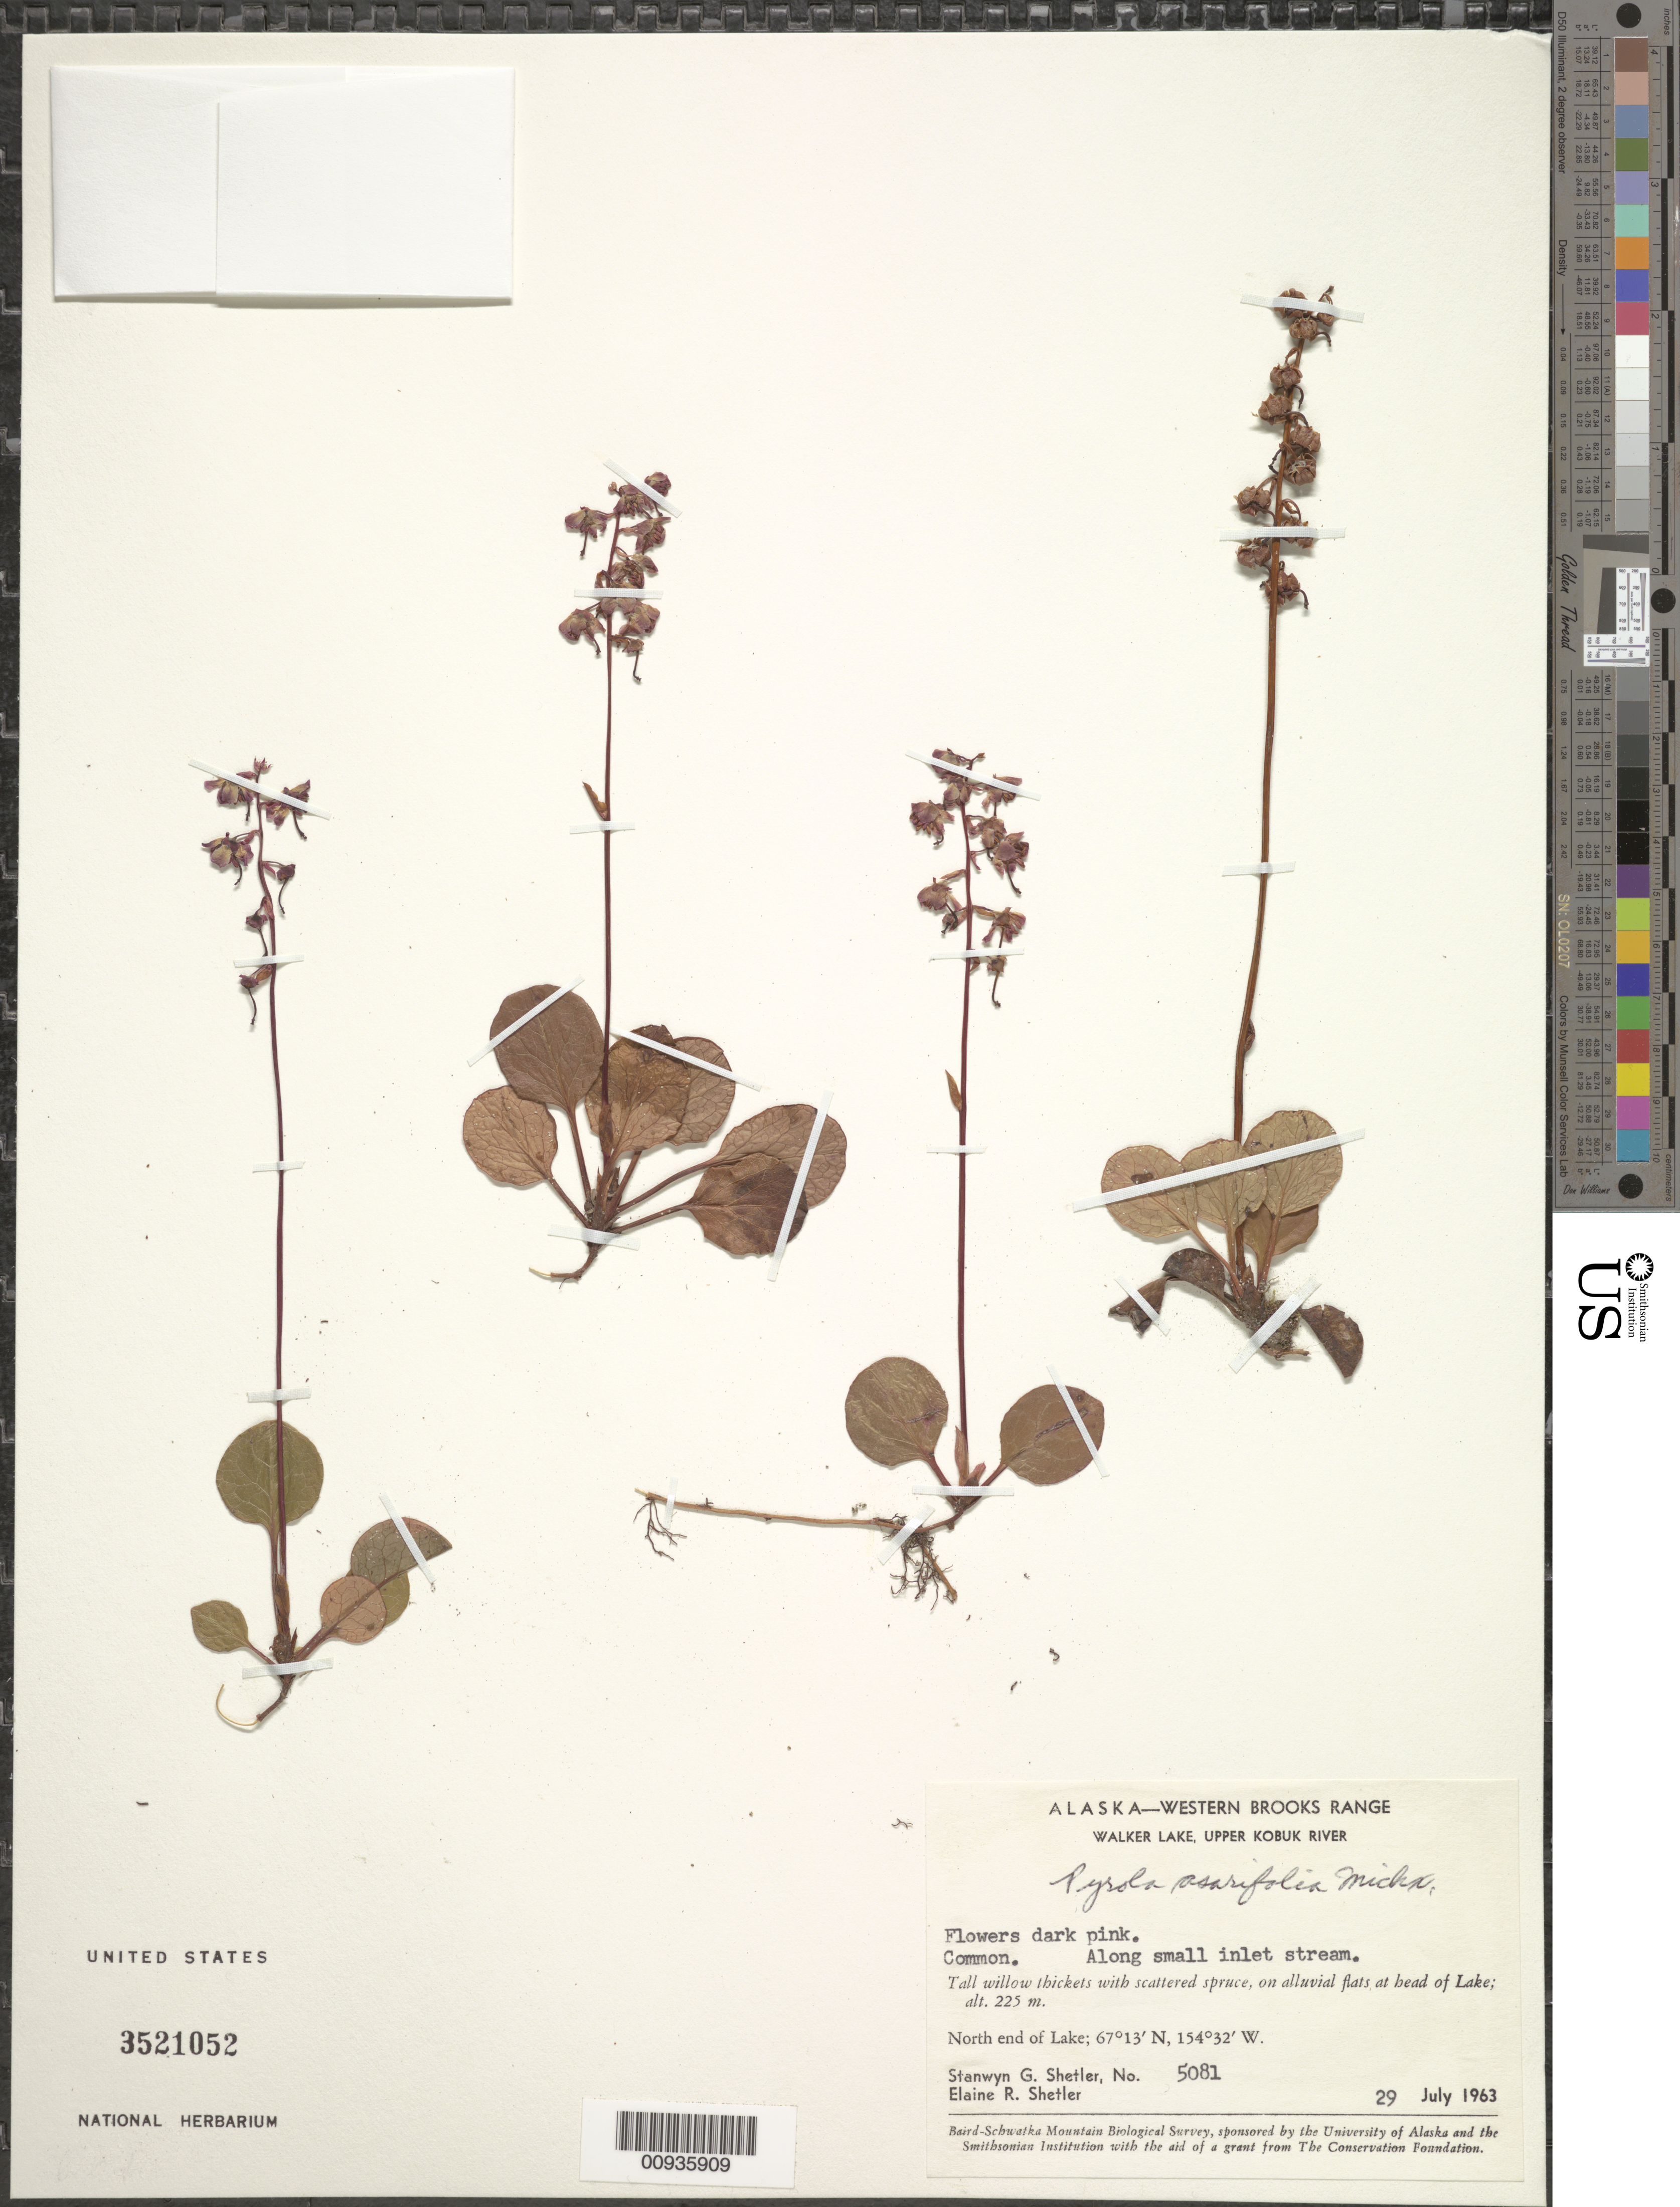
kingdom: Plantae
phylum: Tracheophyta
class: Magnoliopsida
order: Ericales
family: Ericaceae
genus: Pyrola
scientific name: Pyrola asarifolia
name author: Michx.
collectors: S. Shetler & E. R. Shetler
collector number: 5081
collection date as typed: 29 Jul 1963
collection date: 1963-07-29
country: United States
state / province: Alaska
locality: North end of Walker Lake. Western Brooks Range, Upper Kobuk River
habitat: Tall willow thickets with scattered spruce, on alluvial flats at head of Lake. Along small inlet stream.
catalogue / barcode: US 3521052